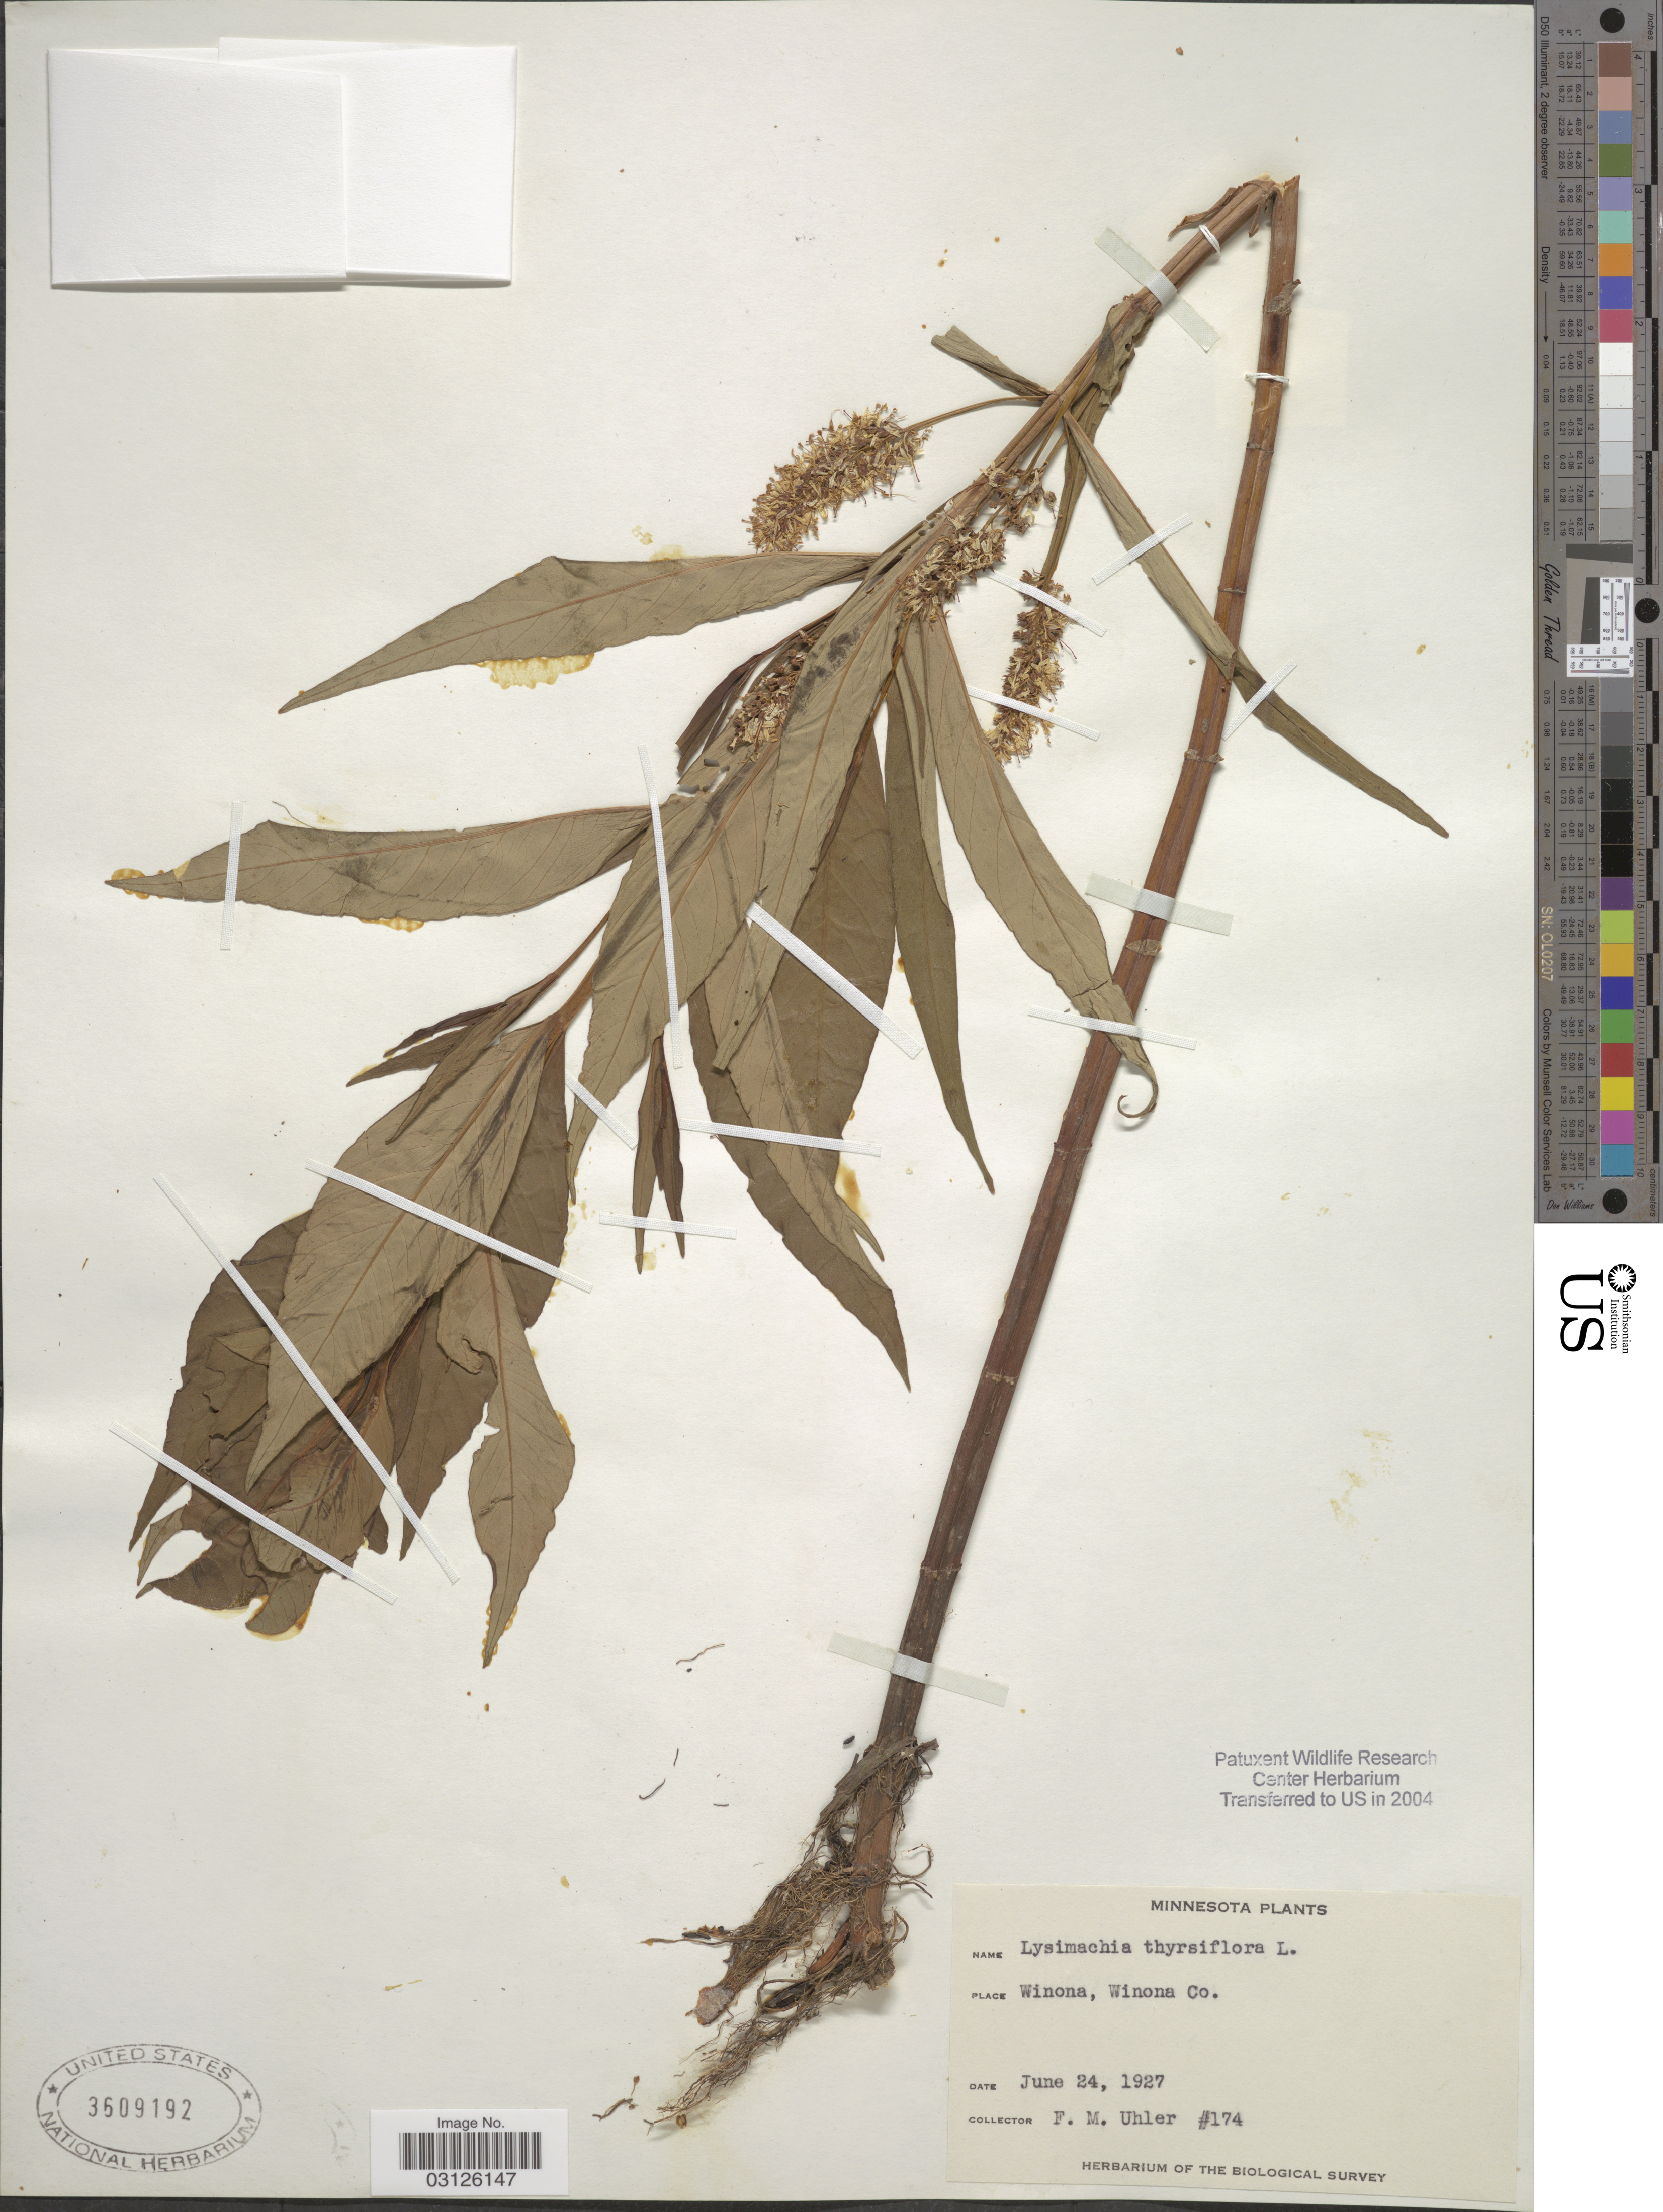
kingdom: Plantae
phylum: Tracheophyta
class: Magnoliopsida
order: Ericales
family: Primulaceae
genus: Lysimachia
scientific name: Lysimachia thyrsiflora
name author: L.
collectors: F. M. Uhler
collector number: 174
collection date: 1927-06-24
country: United States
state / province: Minnesota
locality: Winona, Winona Co.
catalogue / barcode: US 3609192